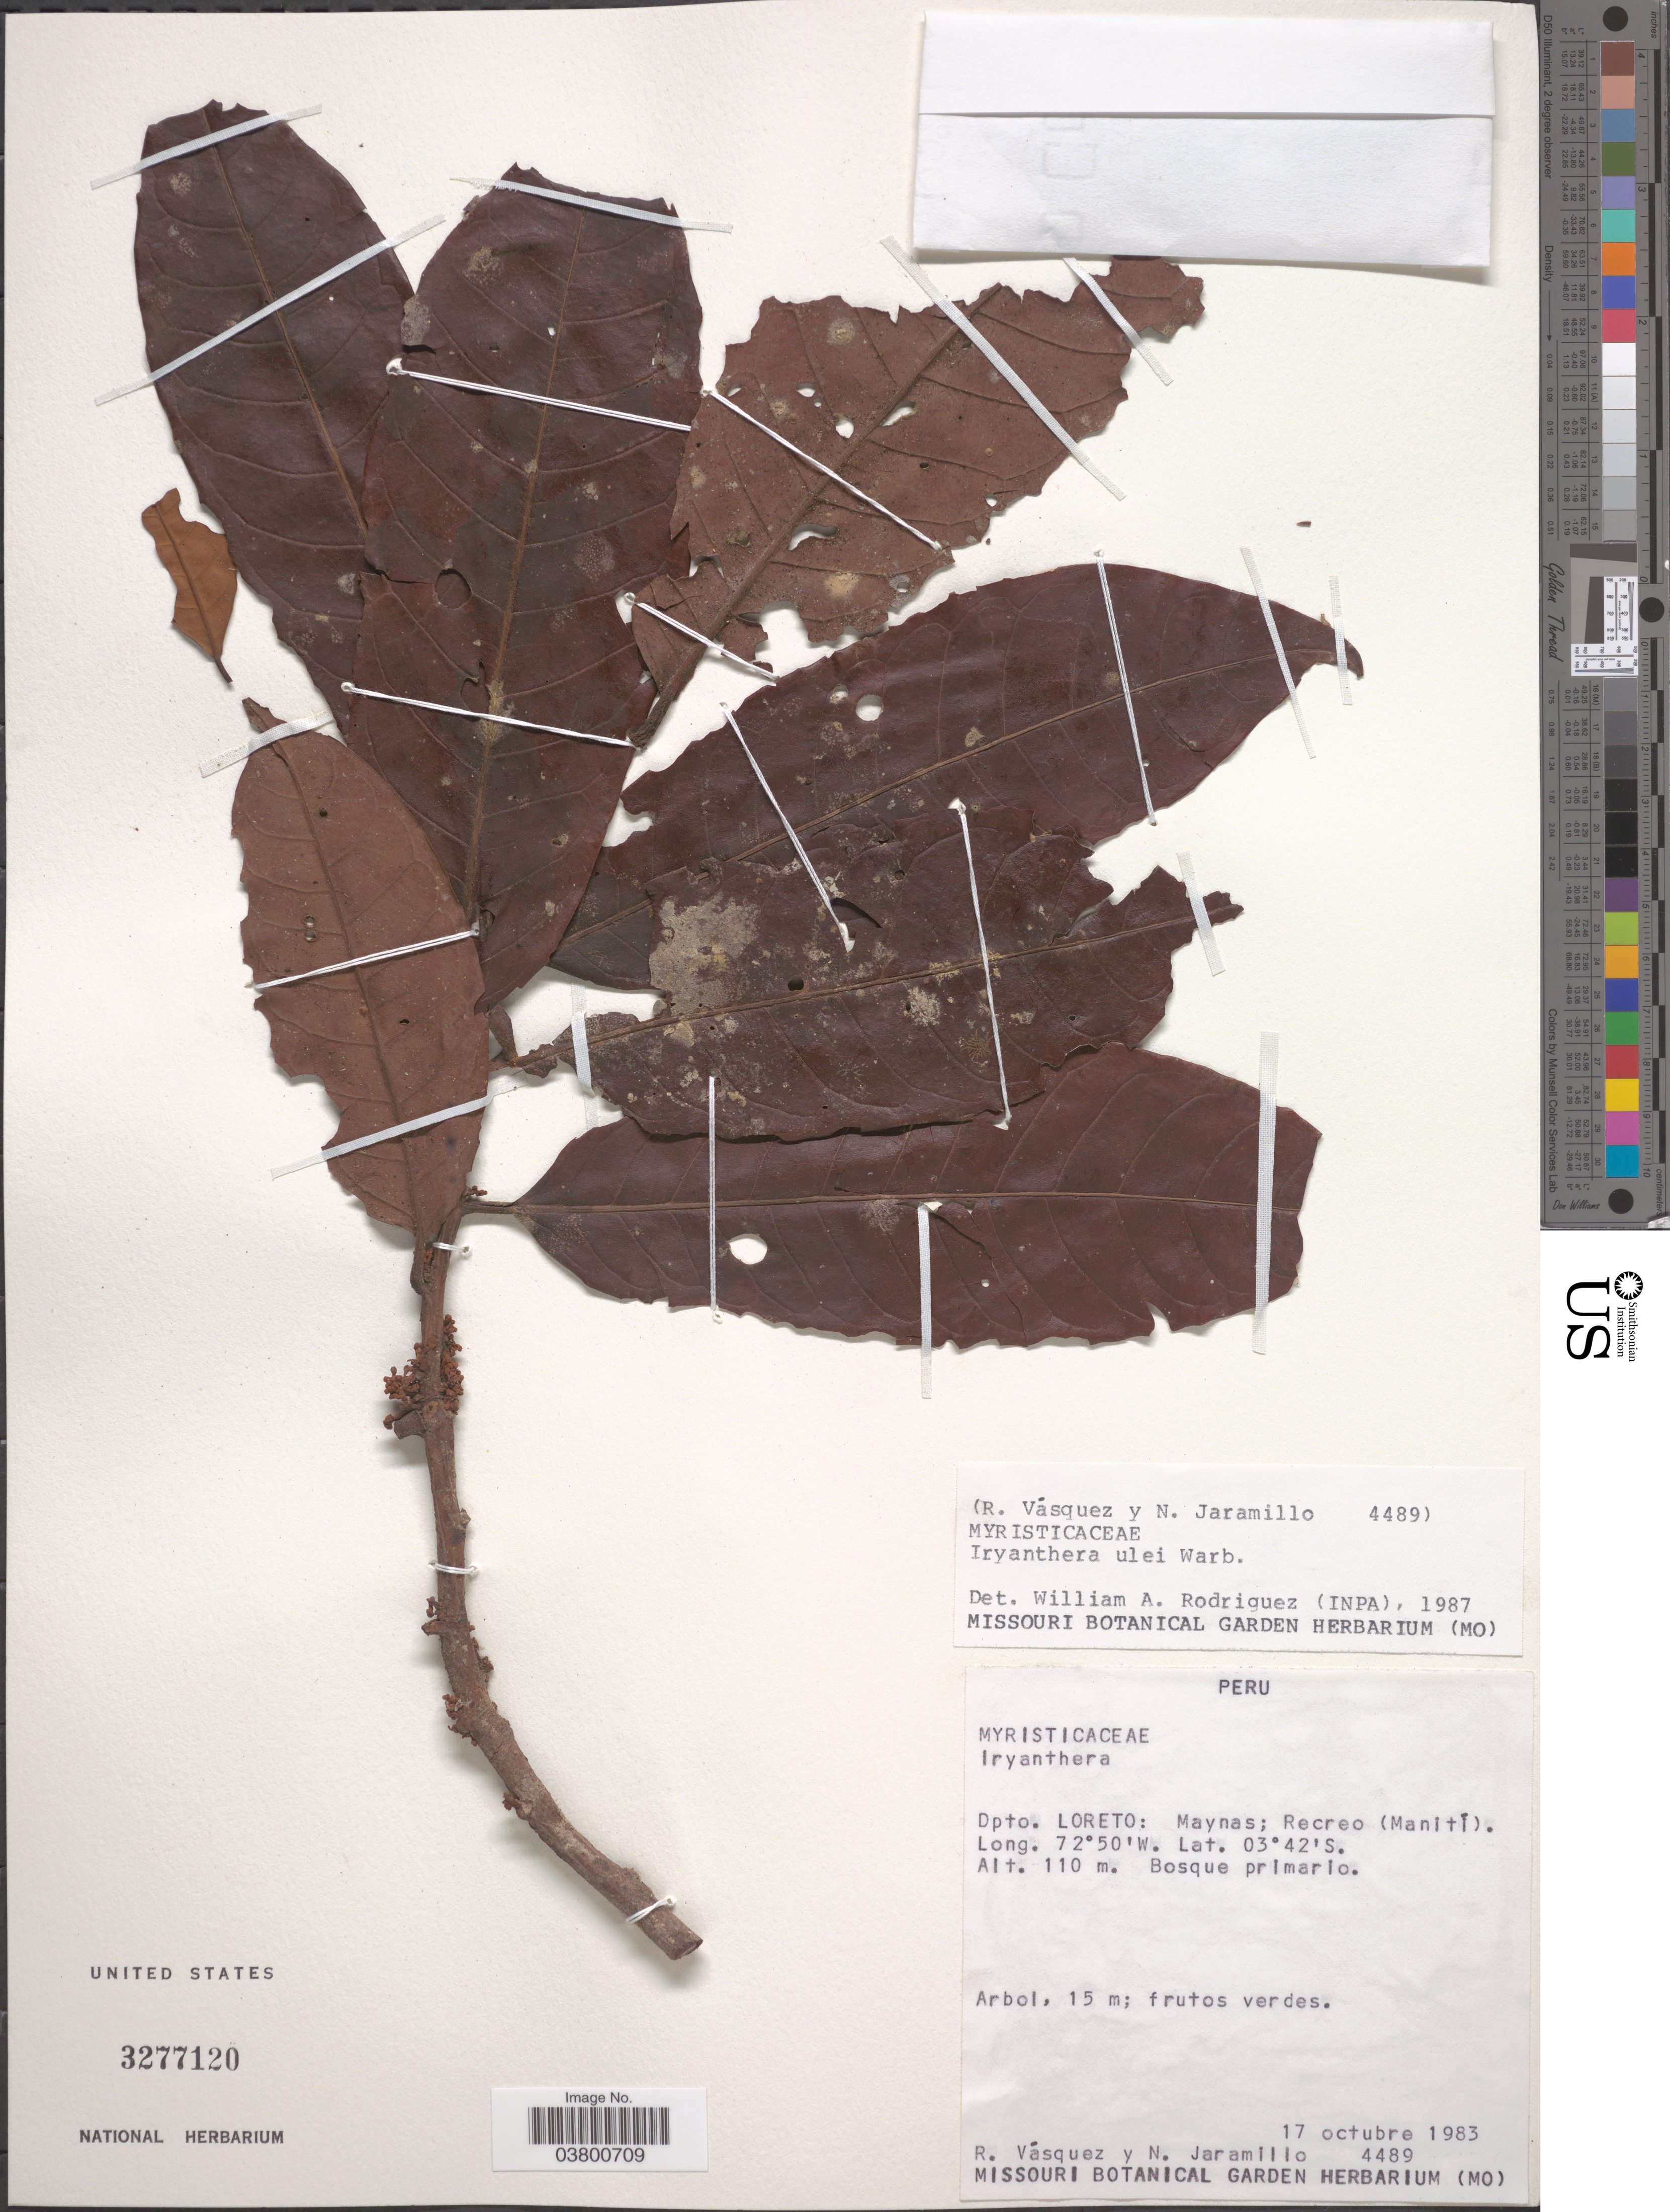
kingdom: Plantae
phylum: Tracheophyta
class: Magnoliopsida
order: Magnoliales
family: Myristicaceae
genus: Iryanthera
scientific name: Iryanthera ulei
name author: Warb.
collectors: R. Vásquez & N. Jaramillo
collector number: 4489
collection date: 1983-10-17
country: Peru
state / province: Loreto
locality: Dpto. Loreto: Maynas; Recreo (Manití).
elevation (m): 110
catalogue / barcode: US 3277120